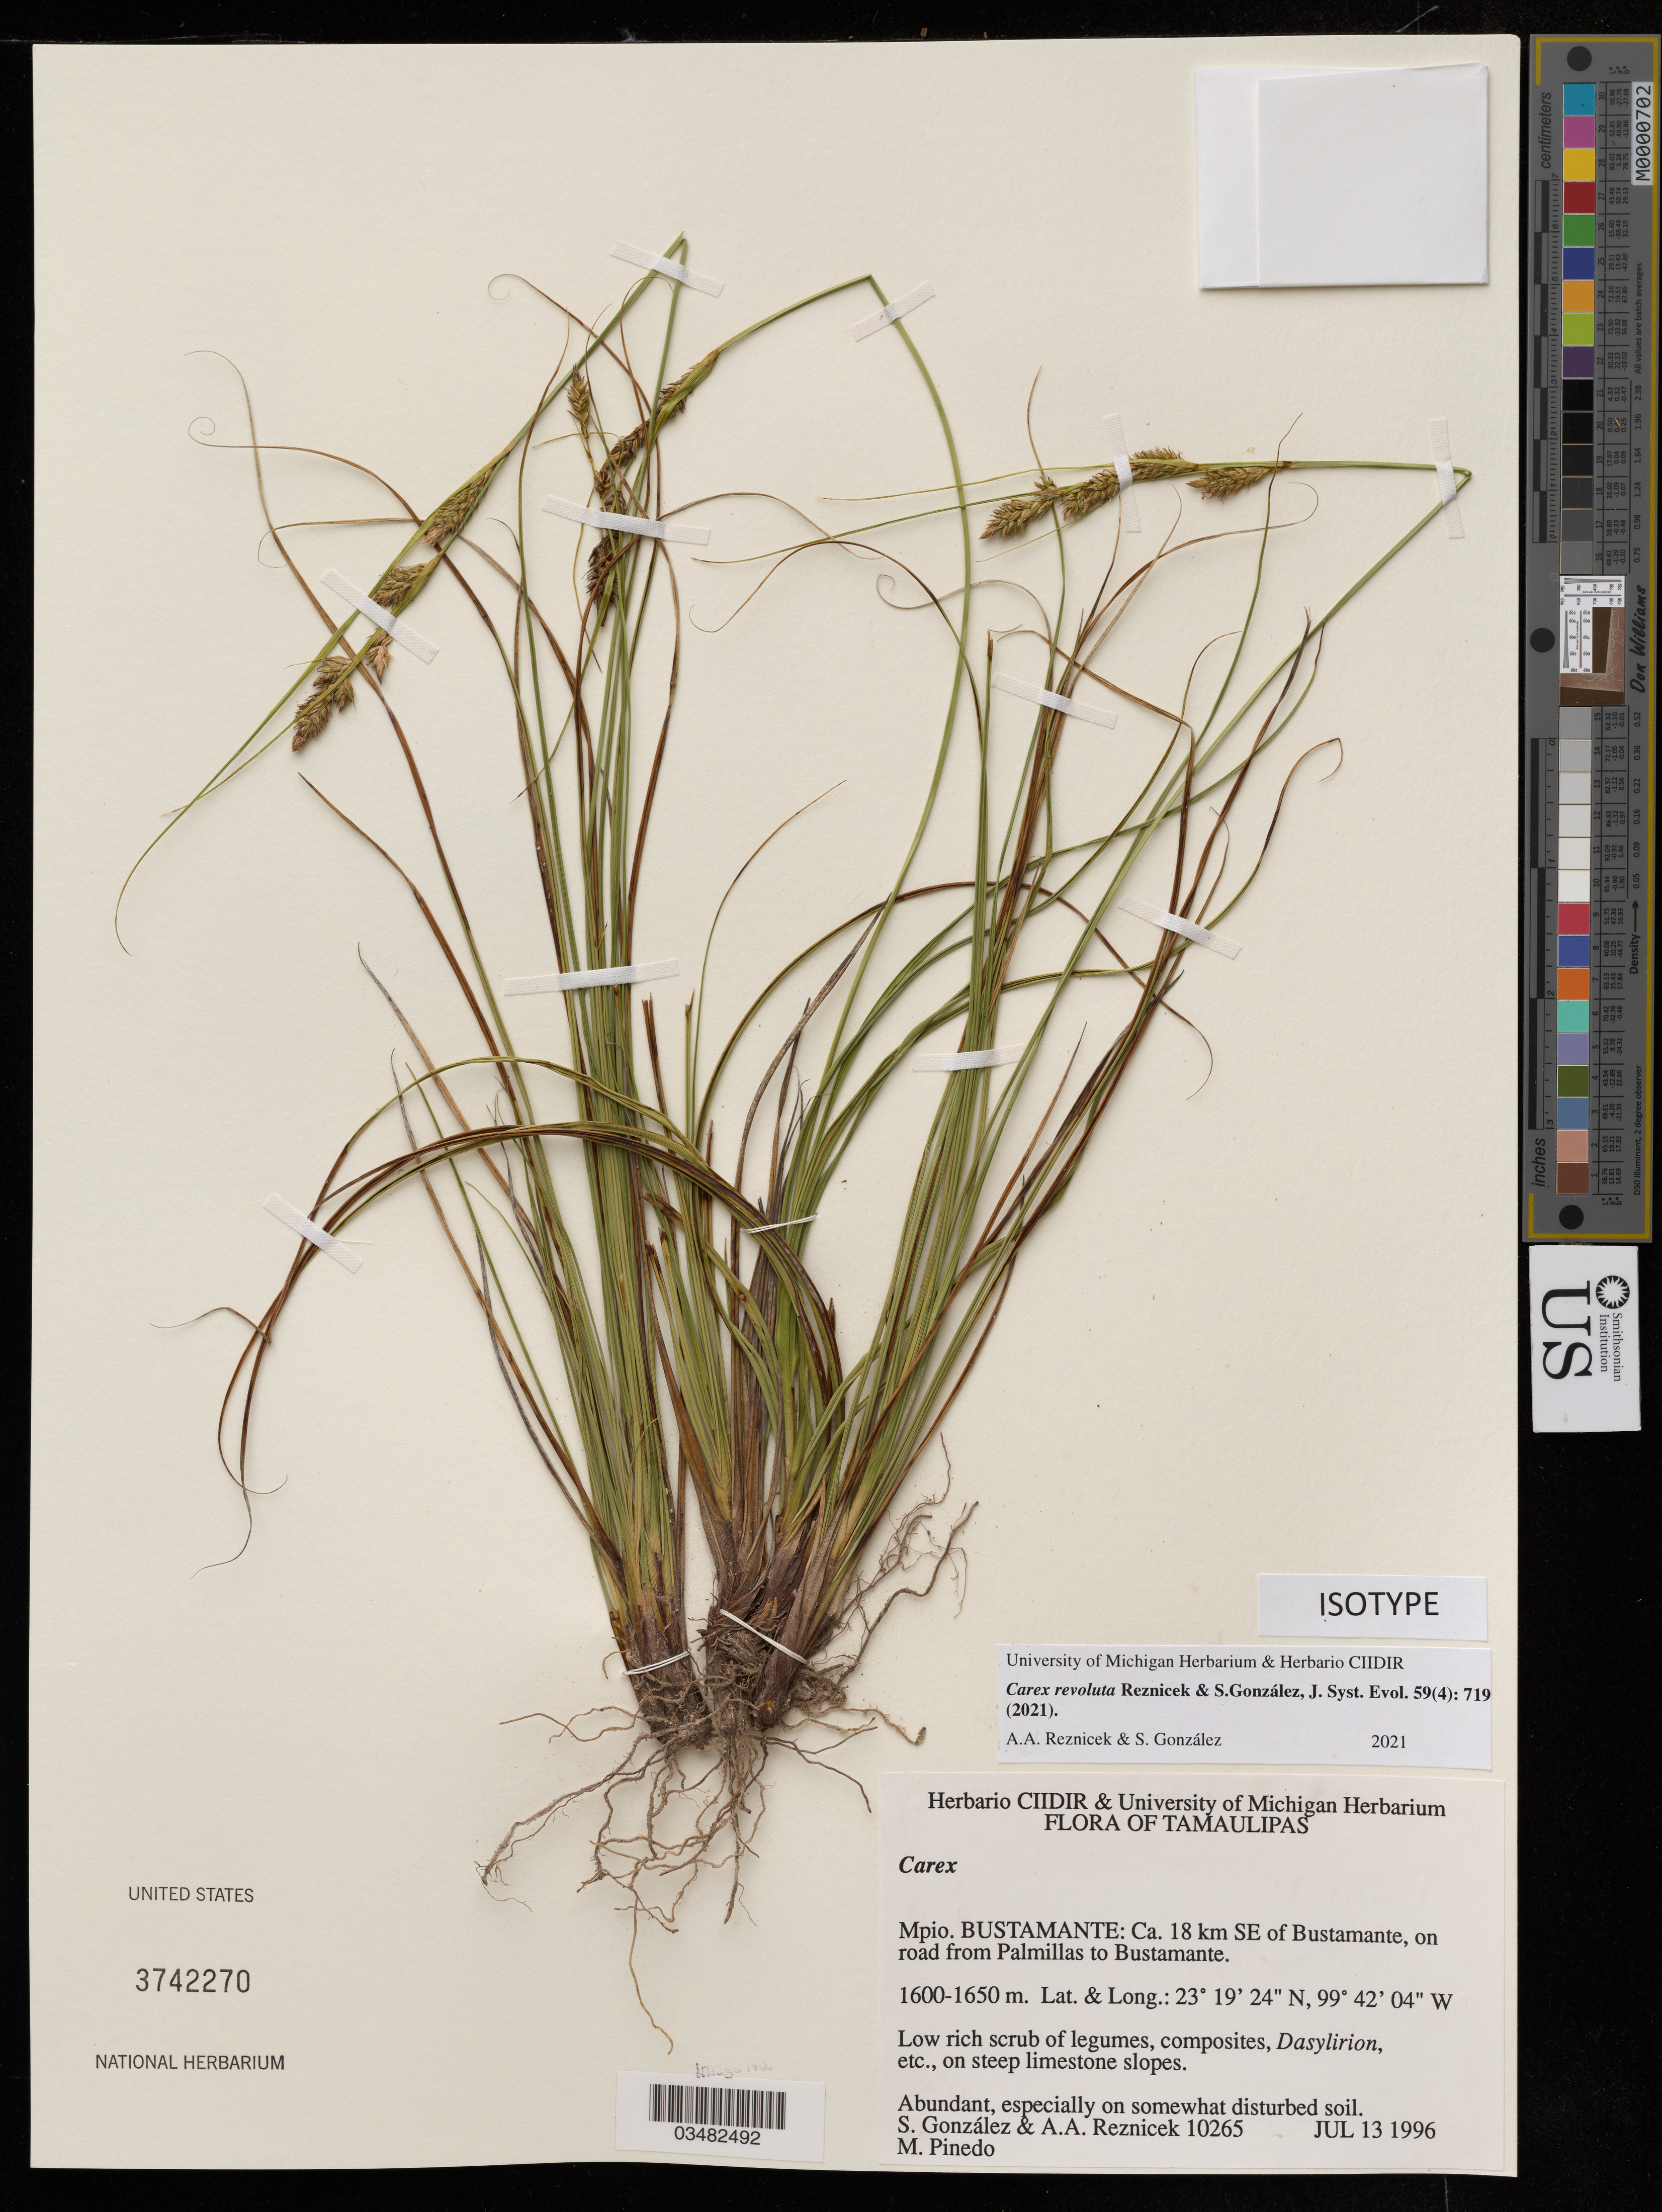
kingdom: Plantae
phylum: Tracheophyta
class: Liliopsida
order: Poales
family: Cyperaceae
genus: Carex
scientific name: Carex revoluta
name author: Reznicek & S. González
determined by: Reznicek, A. A.; Gonzalez, M. S.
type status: Isotype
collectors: M. S. González-Elizondo, A. A. Reznicek & M. Pinedo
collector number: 10265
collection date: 1996-07-13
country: Mexico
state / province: Tamaulipas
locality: Mpio. Bustamante, ca. 18 km SE of Bustamante, on road from Palmillas to Bustamante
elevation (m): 1600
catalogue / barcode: US 3742270